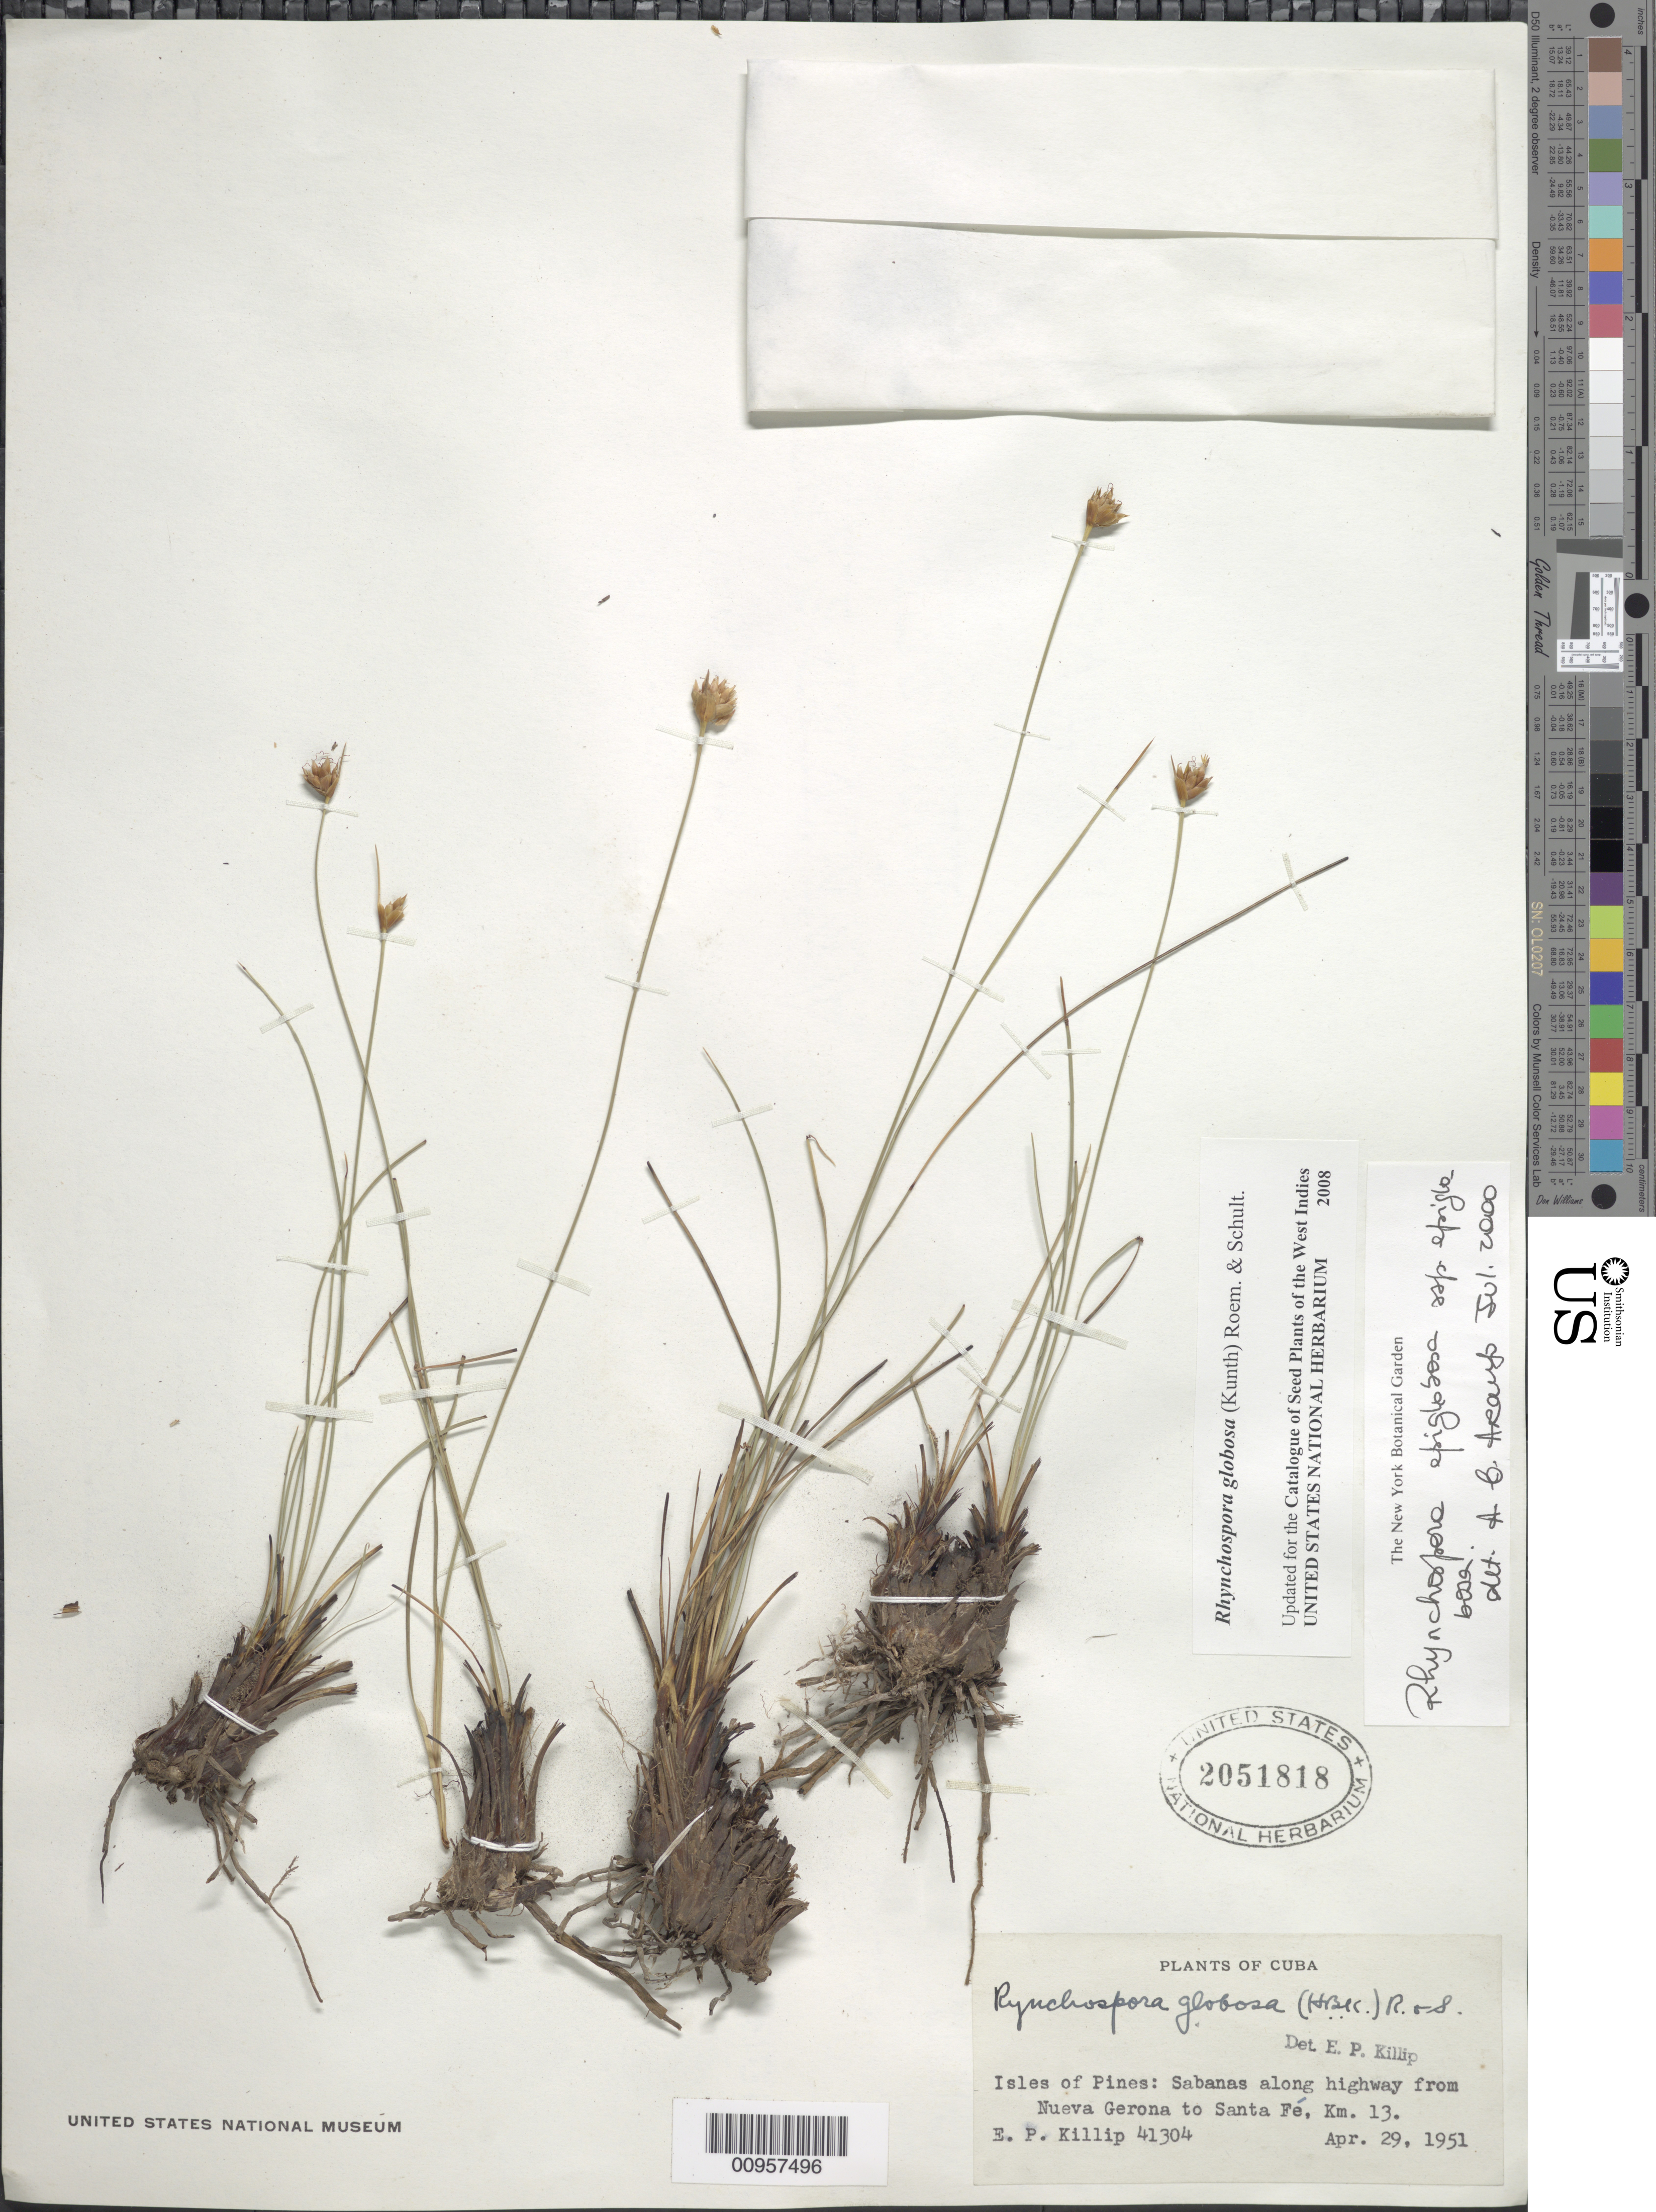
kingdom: Plantae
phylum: Tracheophyta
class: Liliopsida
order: Poales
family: Cyperaceae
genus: Rhynchospora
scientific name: Rhynchospora globosa var. globosa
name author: (Kunth) Roem. & Schult.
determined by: Strong, M. T., (US), Smithsonian Institution - National Museum of Natural History (UNITED STATES)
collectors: E. P. Killip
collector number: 41304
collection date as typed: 29 Apr 1951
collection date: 1951-04-29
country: Cuba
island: Isla de la Juventud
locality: Sabanas along highway from Nueva Gerona to Sante Fé, Km 13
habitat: Sabanas along highway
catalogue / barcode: US 2051818